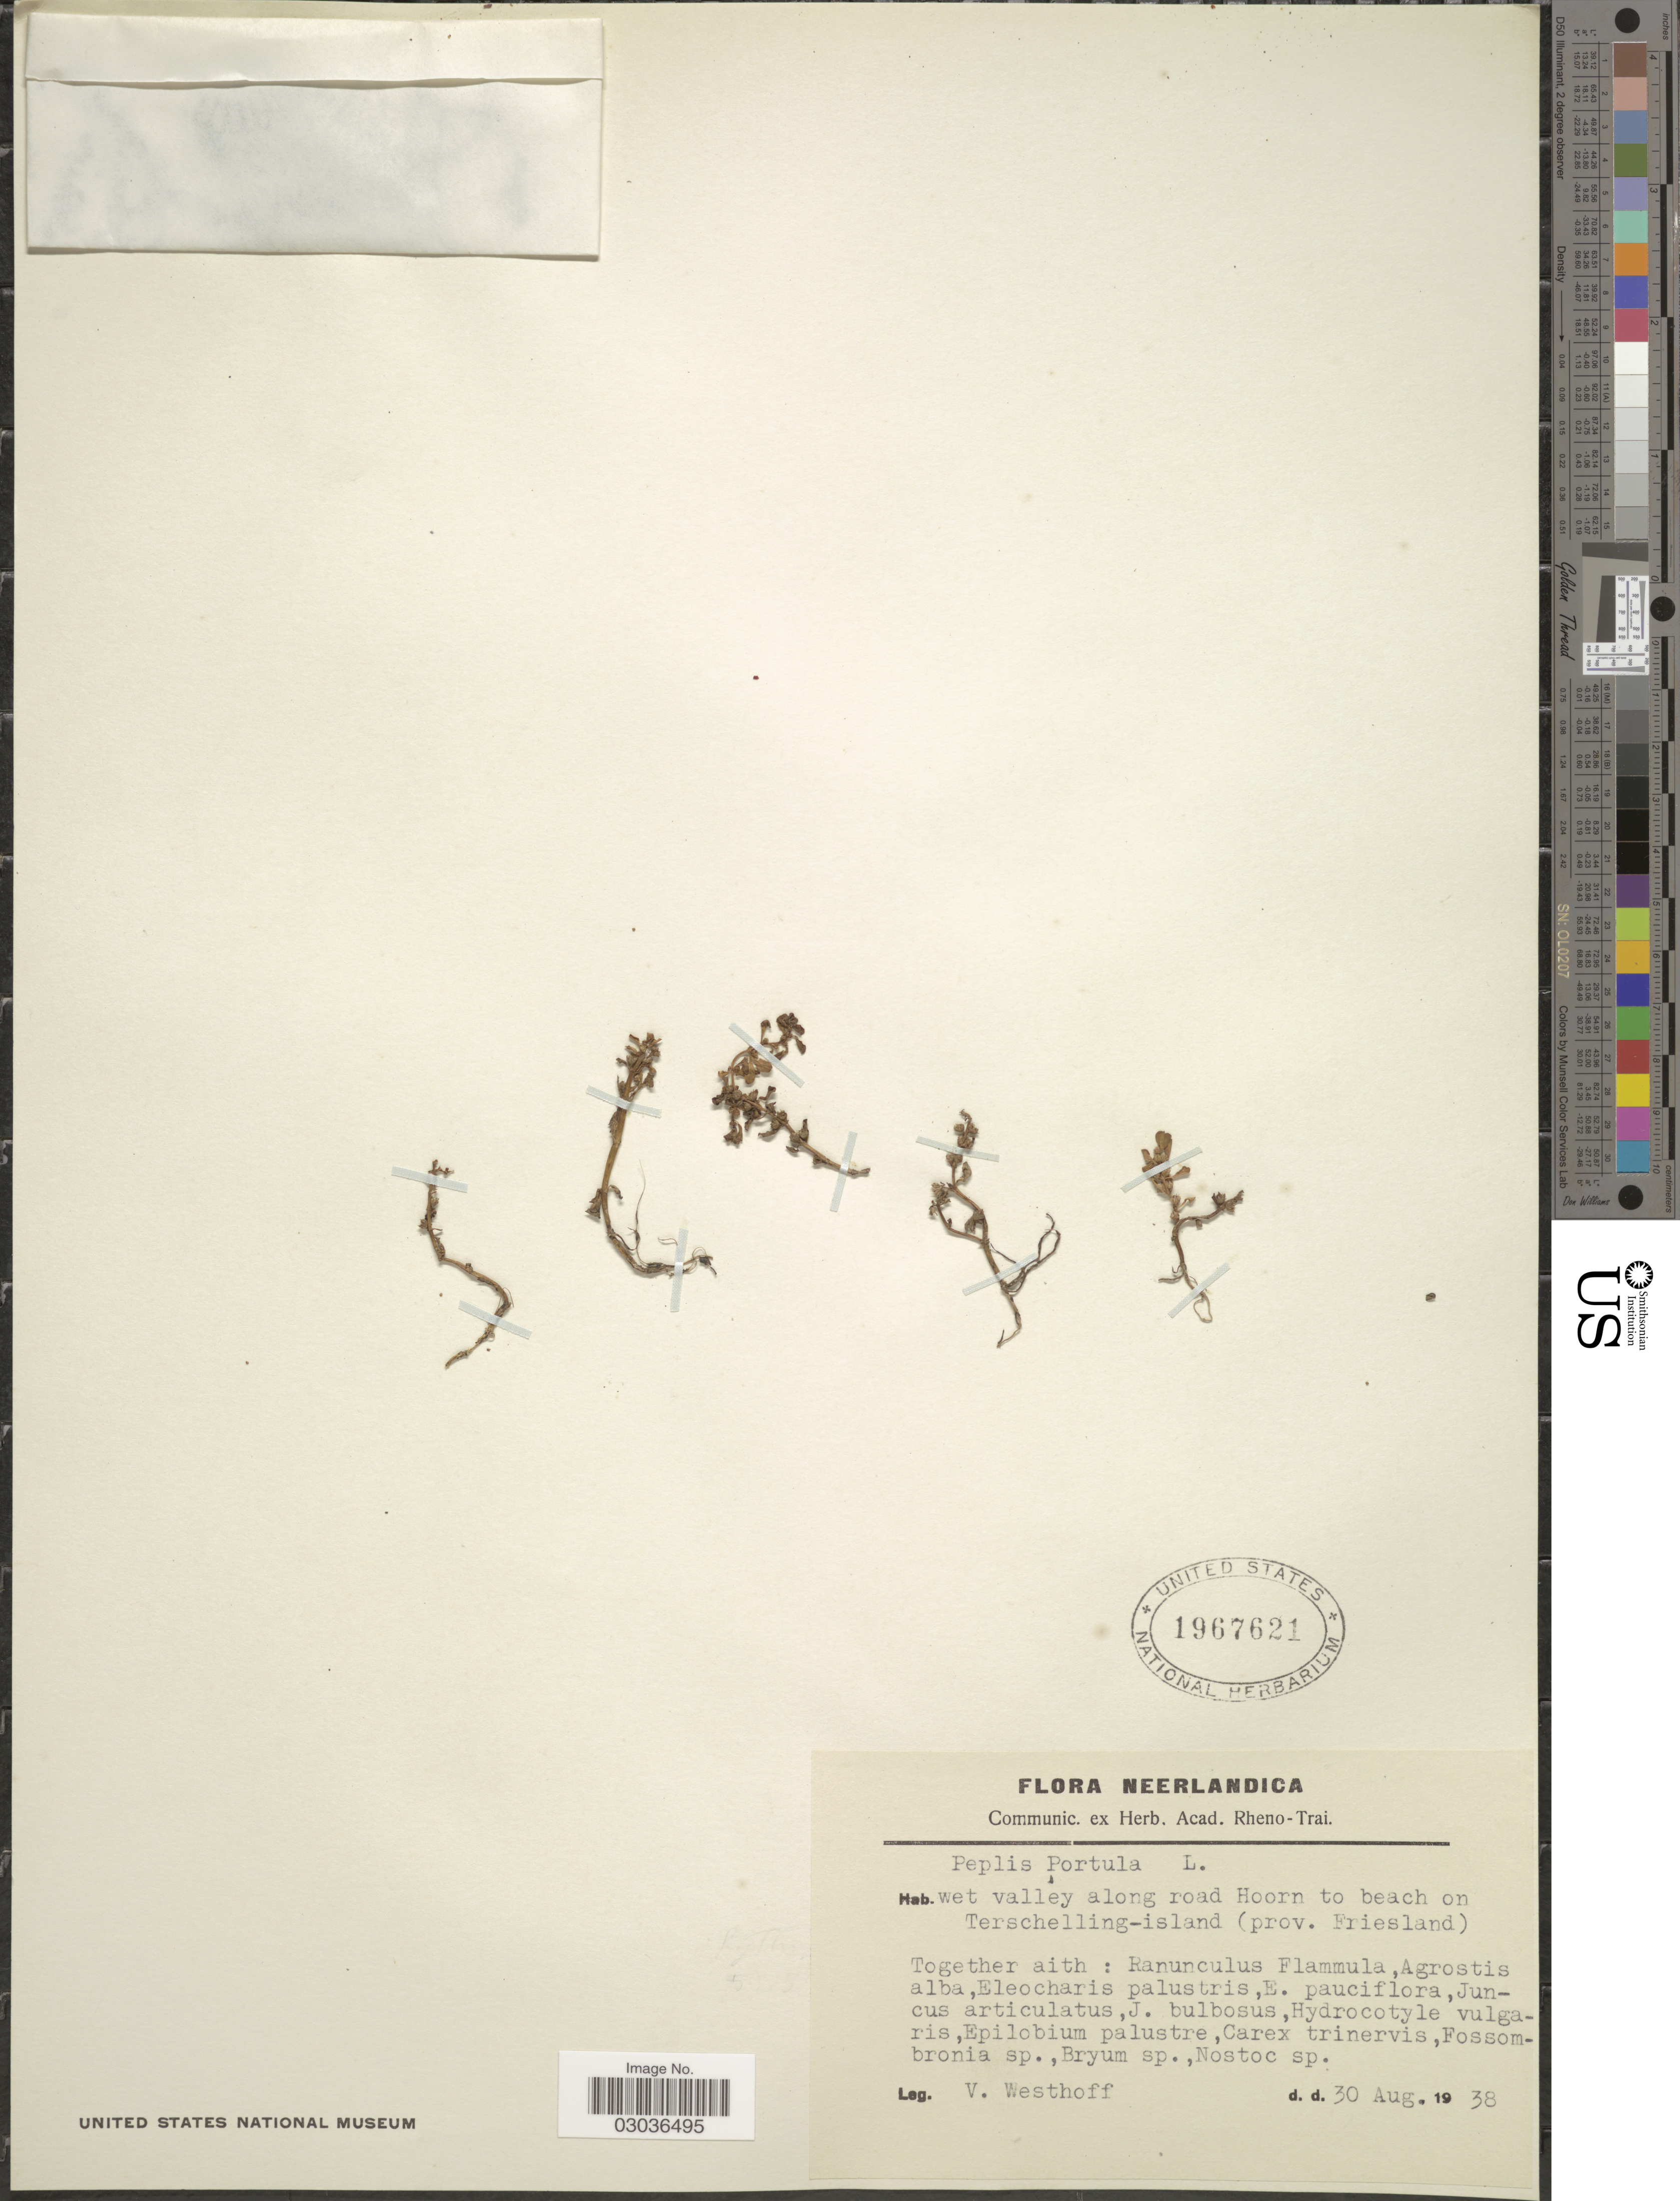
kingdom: Plantae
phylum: Tracheophyta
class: Magnoliopsida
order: Myrtales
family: Lythraceae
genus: Lythrum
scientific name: Lythrum portula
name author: (L.) D.A. Webb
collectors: V. Westhoff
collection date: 1938-08-30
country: Netherlands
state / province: Friesland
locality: Wet valley along road Hoorn to beach on Terschelling-island.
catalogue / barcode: US 1967621